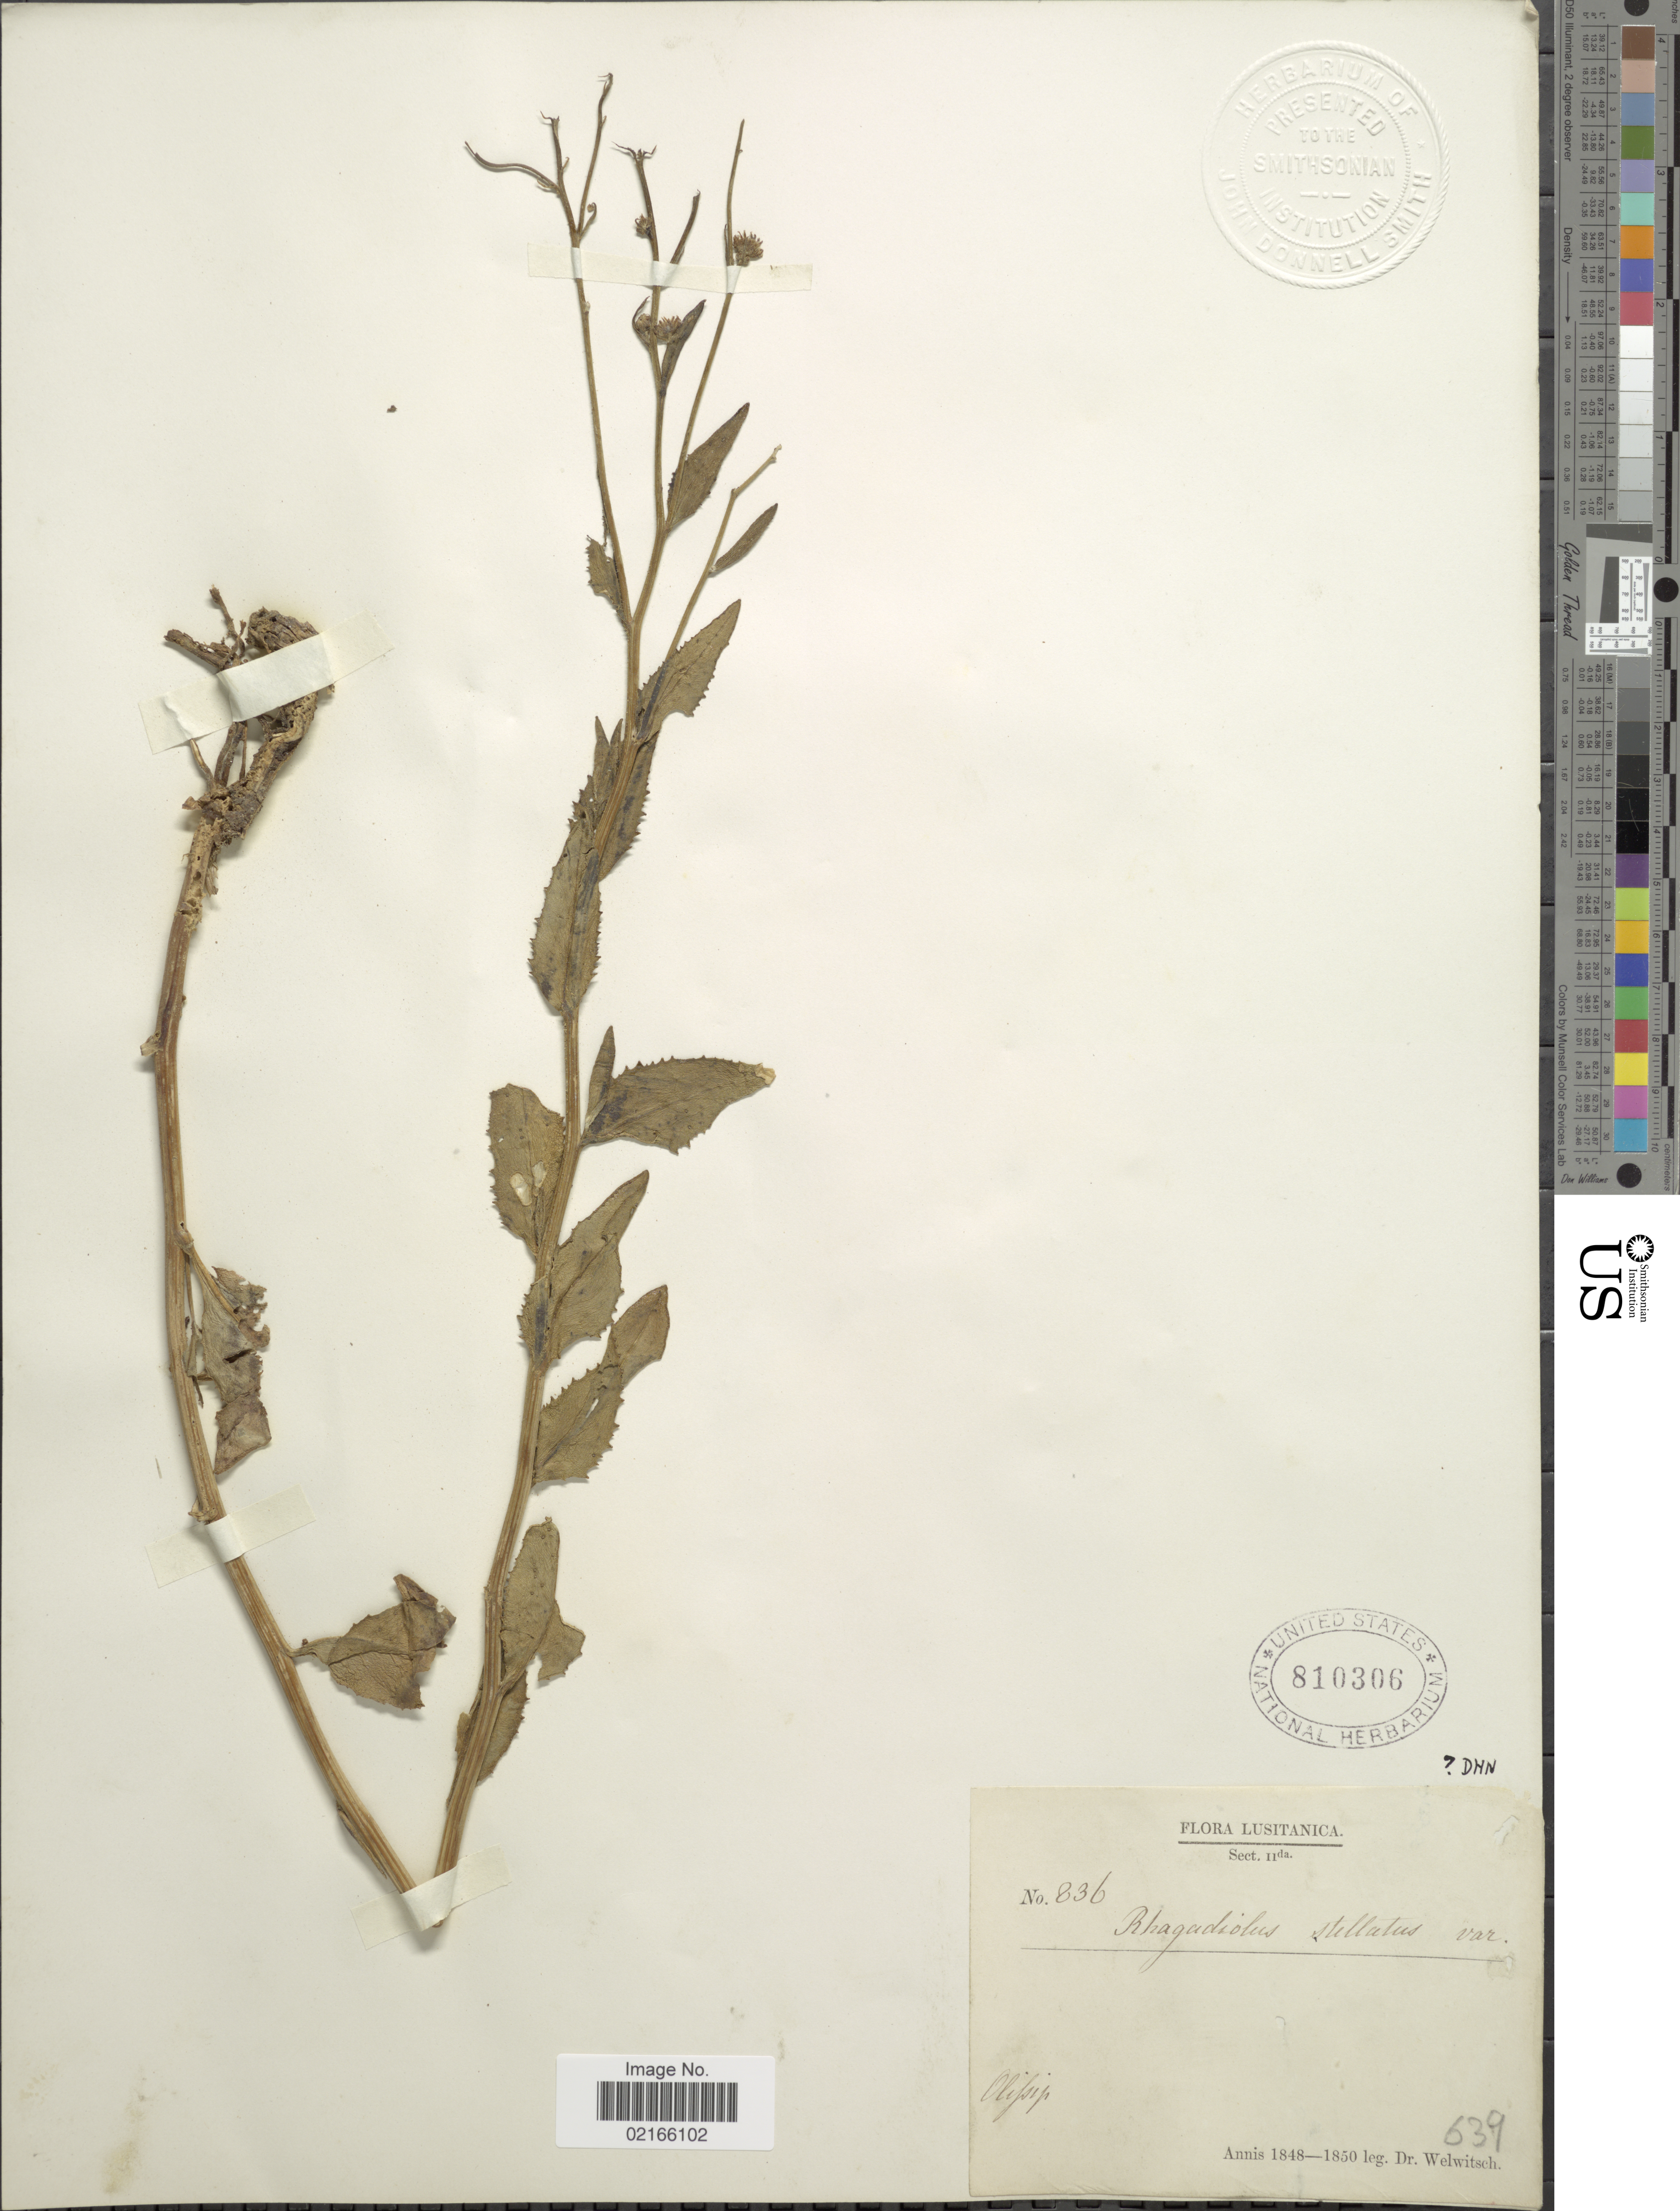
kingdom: Plantae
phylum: Tracheophyta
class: Magnoliopsida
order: Asterales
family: Asteraceae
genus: Rhagadiolus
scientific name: Rhagadiolus stellatus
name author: (L.) Gaertn.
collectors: -. Welwitsch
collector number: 836/369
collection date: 1848/1850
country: Portugal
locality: Lusitanica, Olipip [interpreted]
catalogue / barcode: US 810306